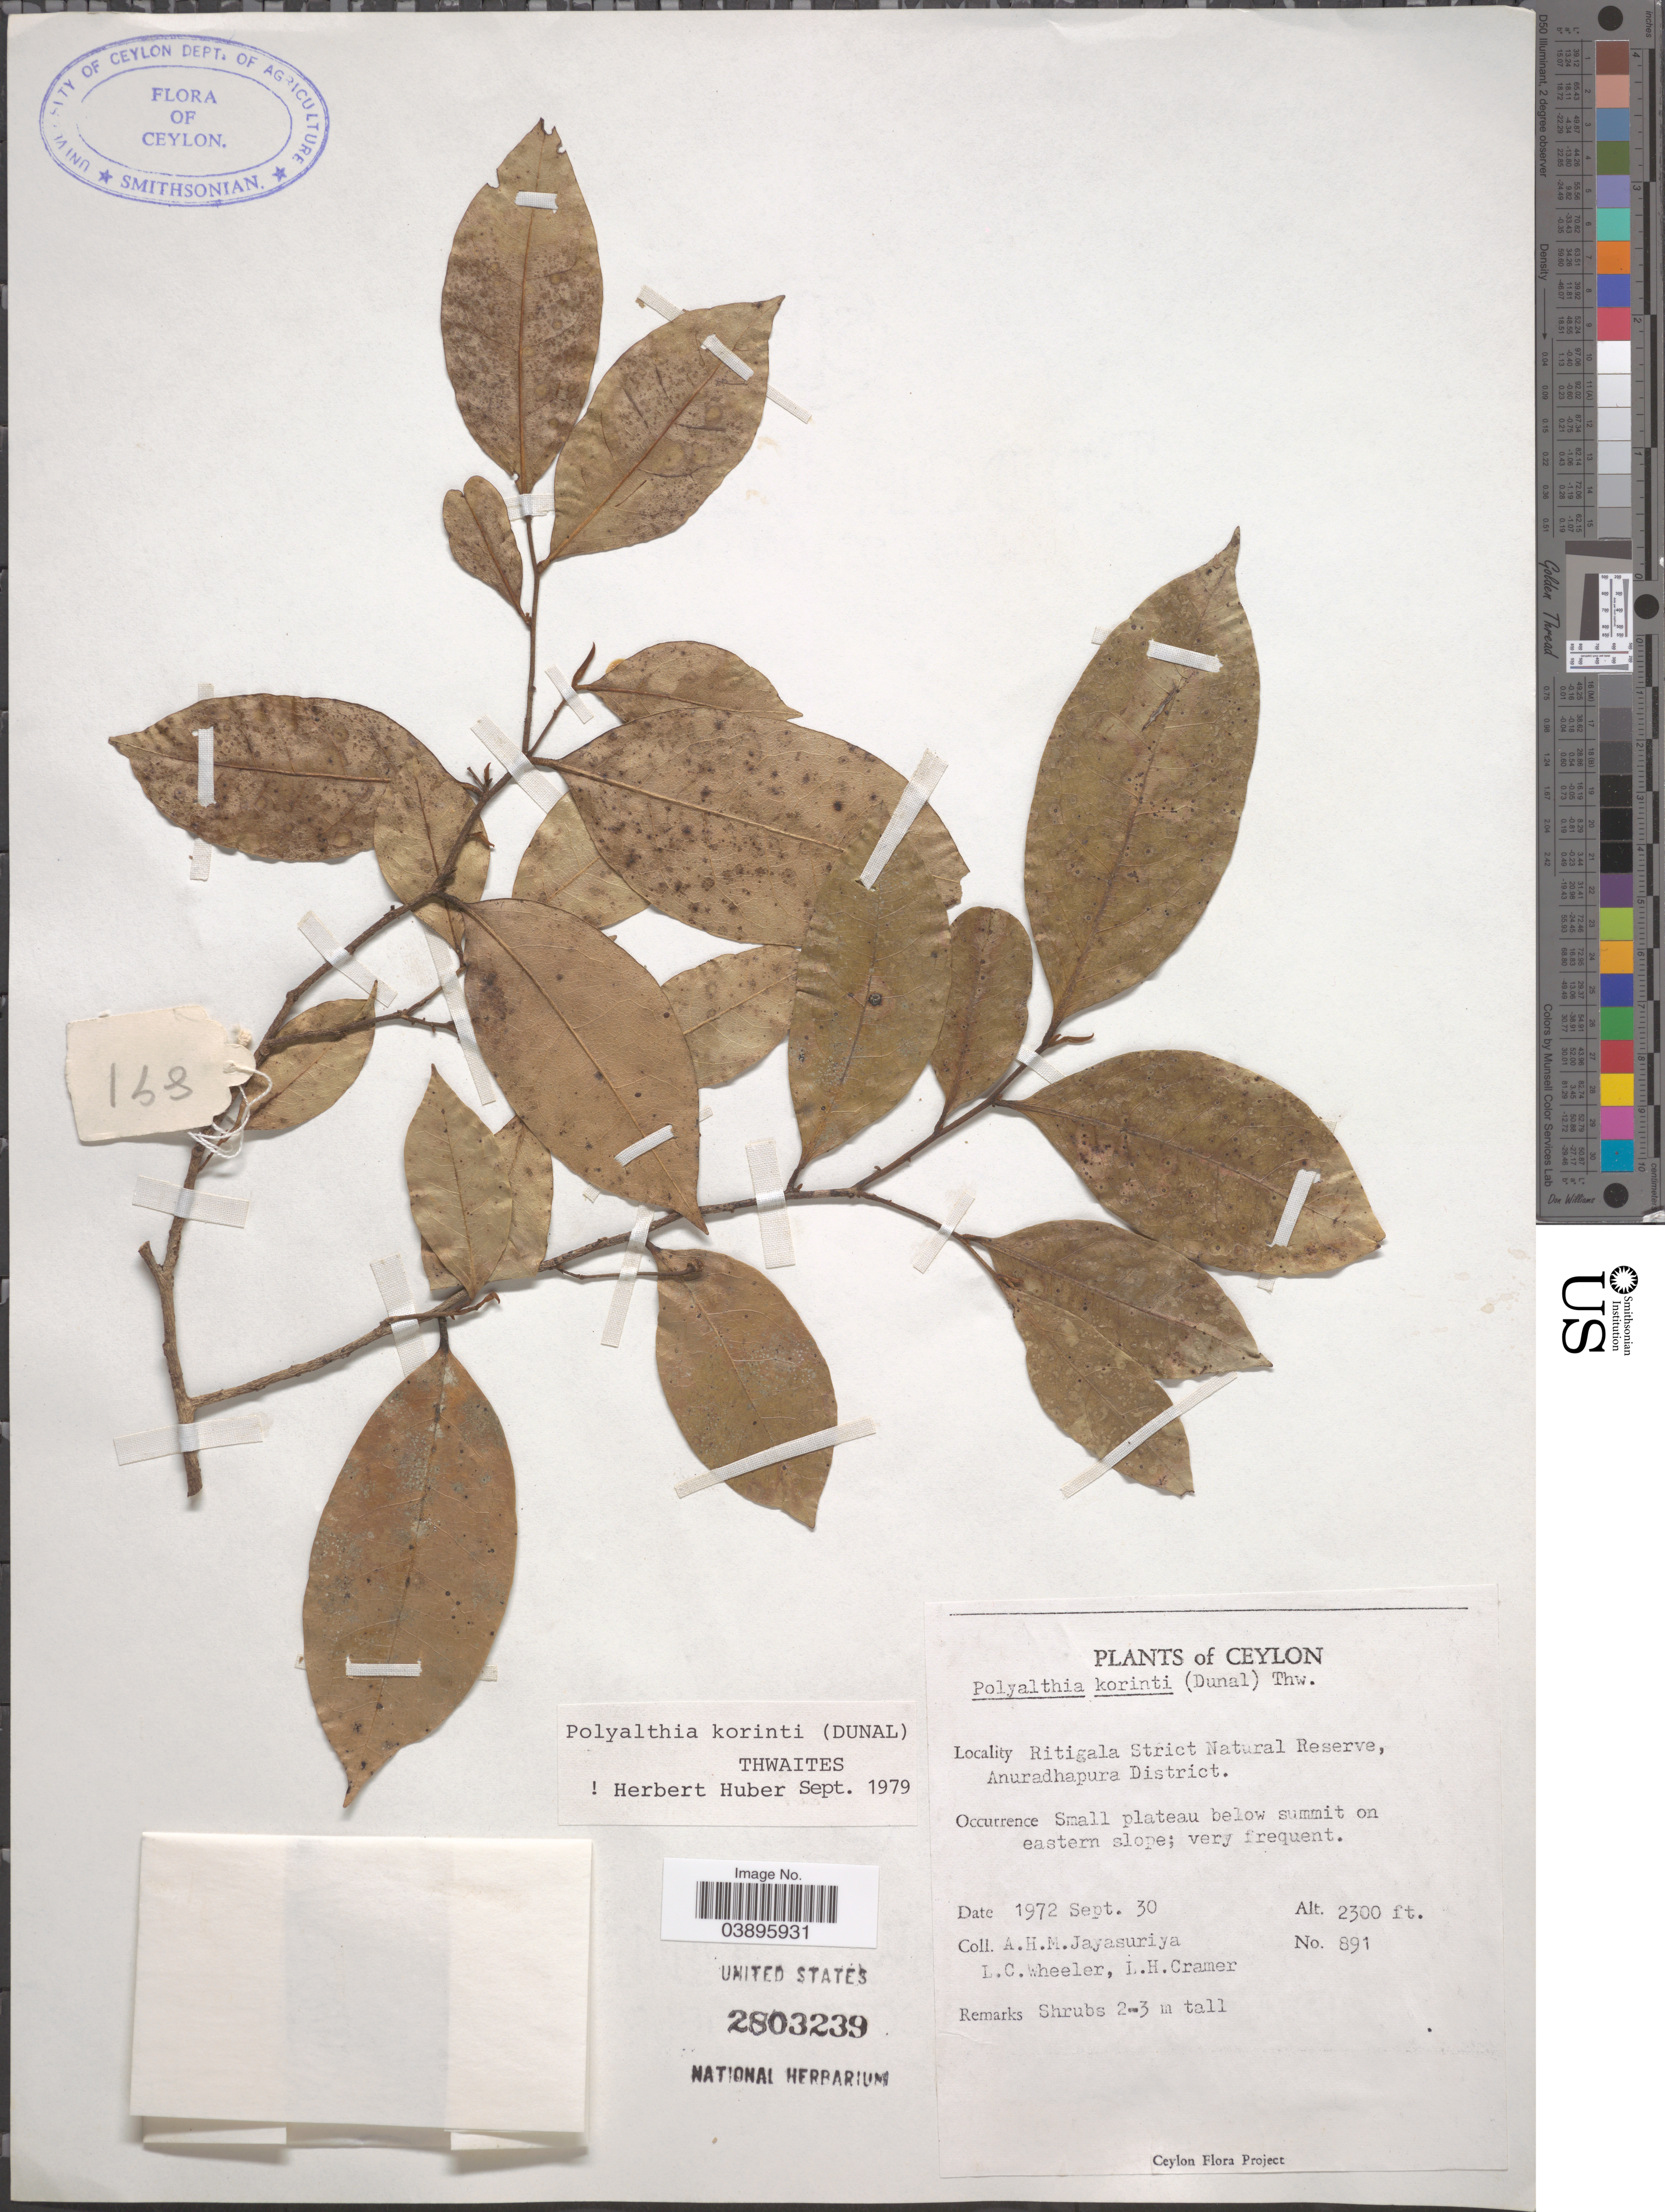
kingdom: Plantae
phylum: Tracheophyta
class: Magnoliopsida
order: Magnoliales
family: Annonaceae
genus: Polyalthia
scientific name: Polyalthia korinti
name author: (Dunal) Thwaites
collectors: A. H. Jayasuriya, L. C. Wheeler & L. H. Cramer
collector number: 891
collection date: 1972-09-30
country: Sri Lanka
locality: Ceylon. Ritigala Strict Natural Reserve, Anuradhapura District. Small plateau below summit on eastern slope.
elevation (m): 701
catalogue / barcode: US 2803239